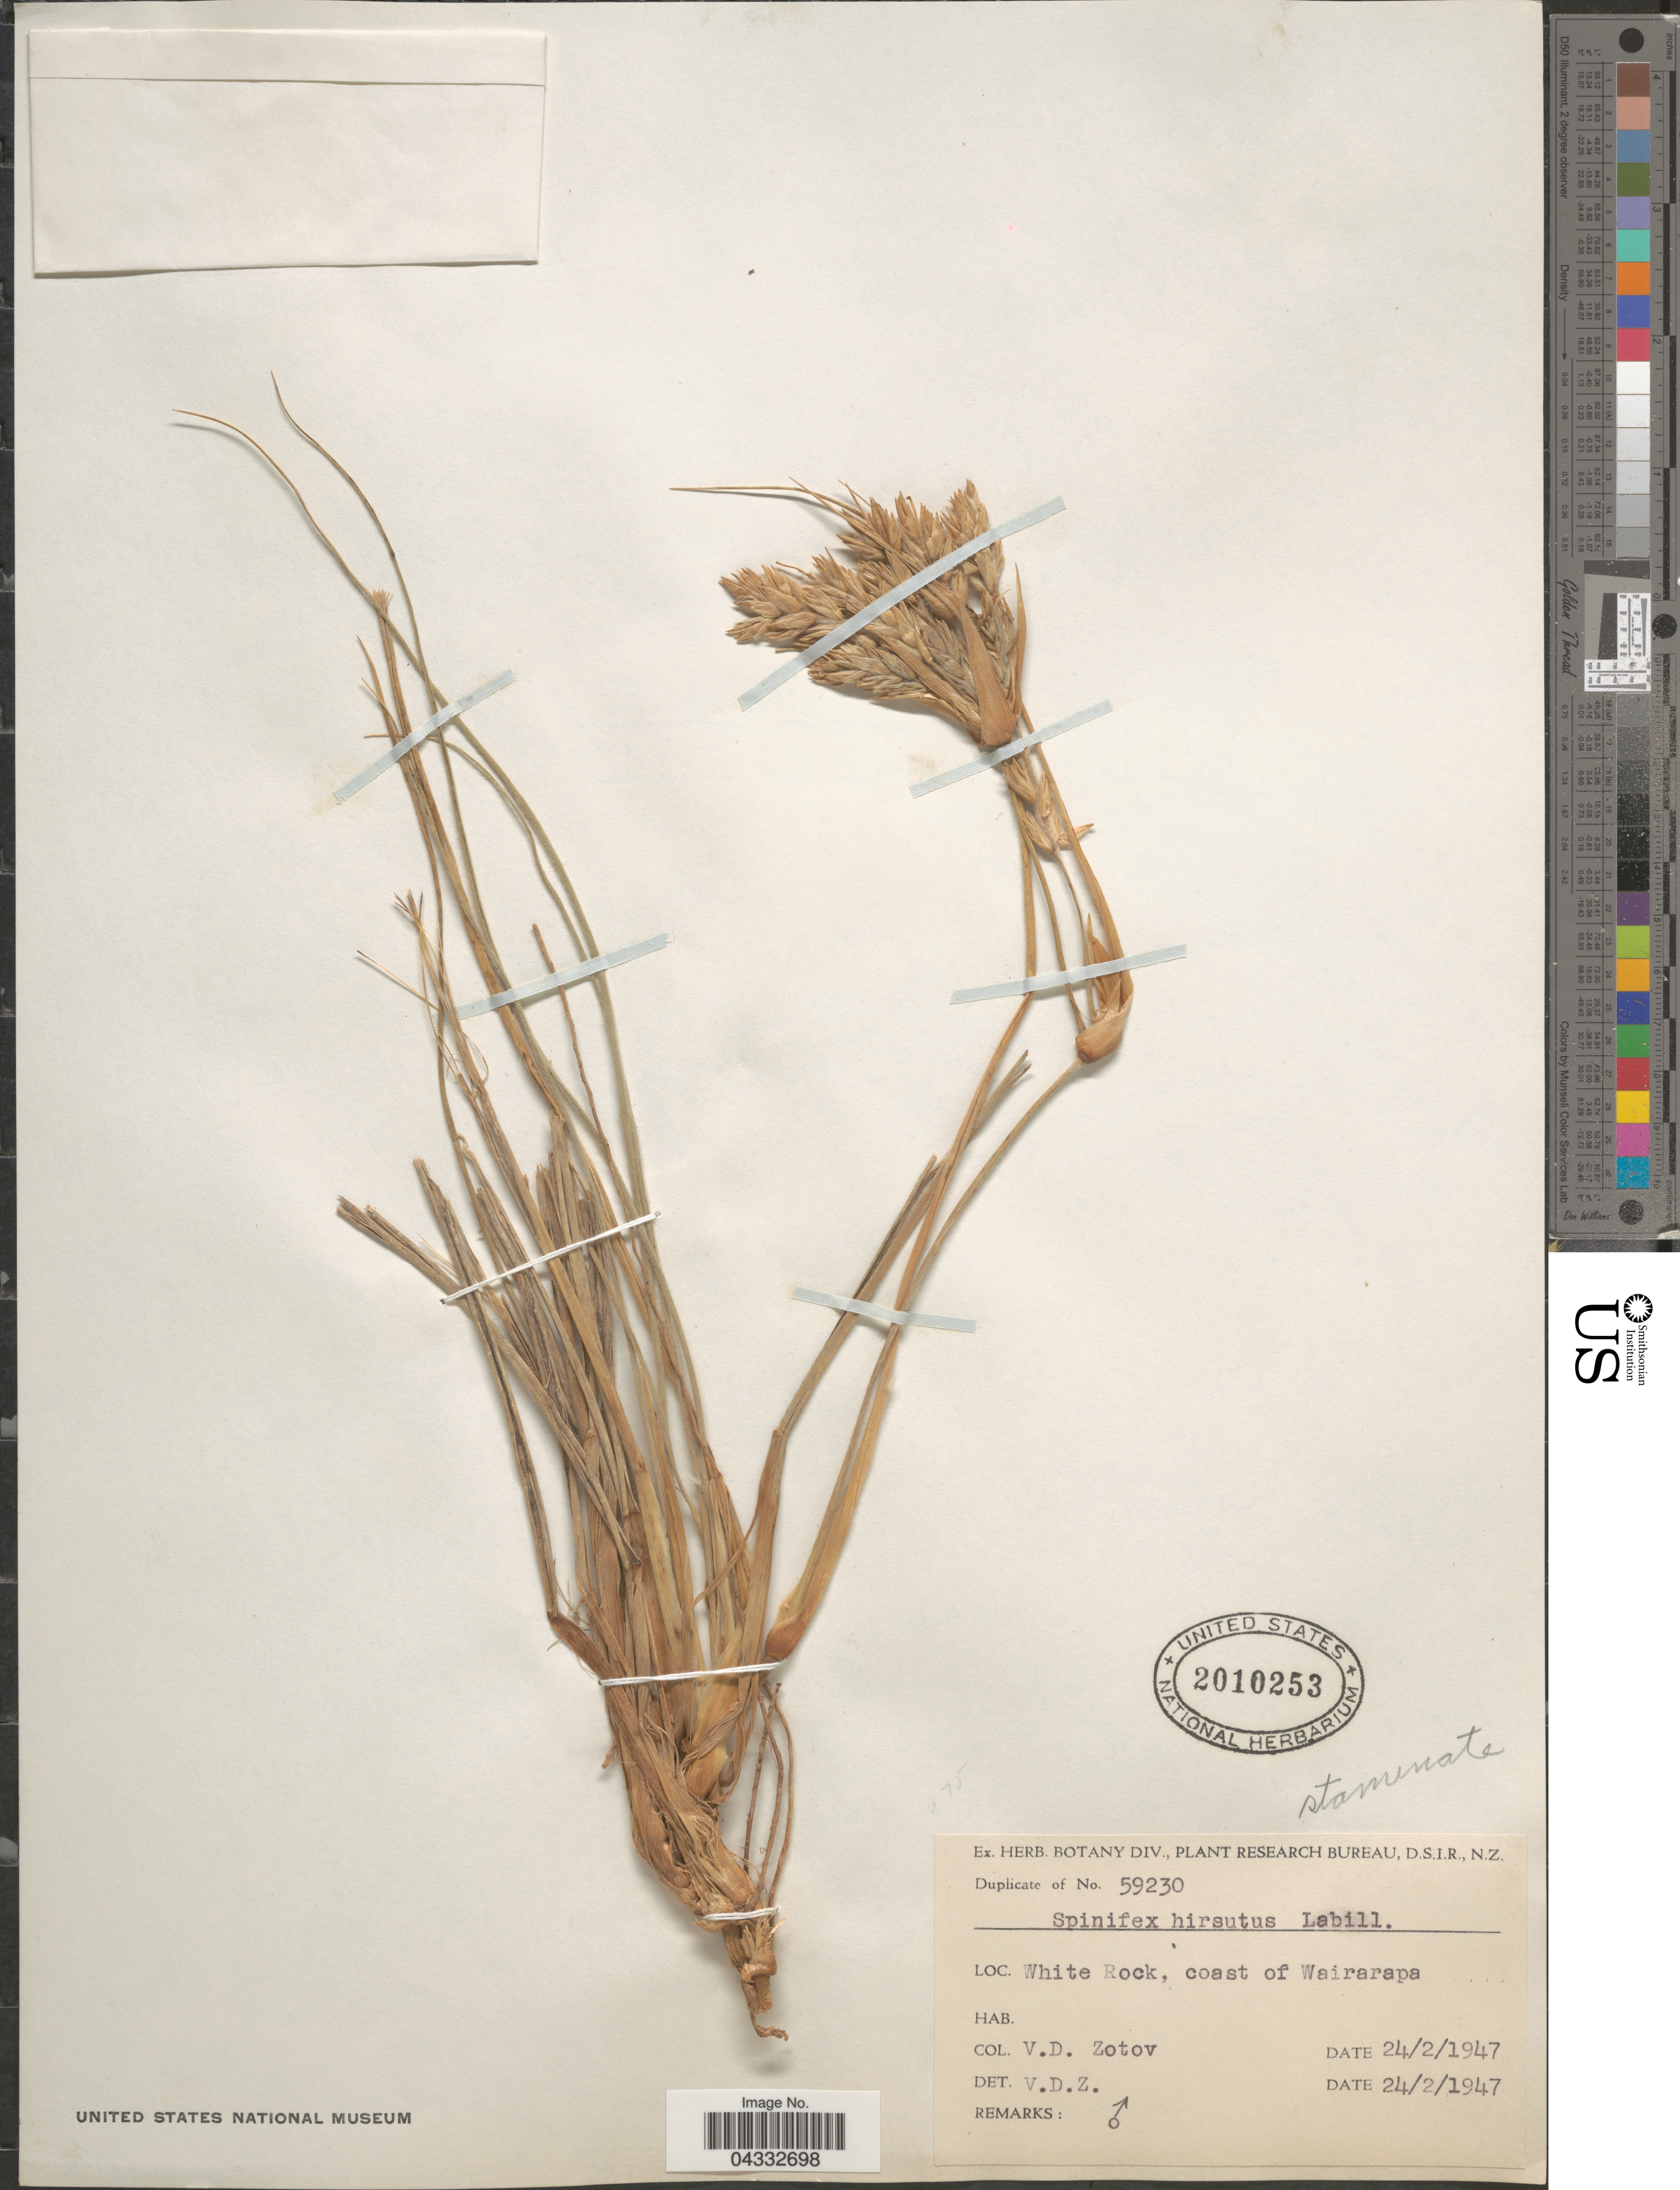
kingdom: Plantae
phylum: Tracheophyta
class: Liliopsida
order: Poales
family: Poaceae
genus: Spinifex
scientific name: Spinifex hirsutus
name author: Labill.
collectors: V. Zotov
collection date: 1947-02-24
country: New Zealand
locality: White Rock, coast of Wairarapa.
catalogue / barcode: US 2010253